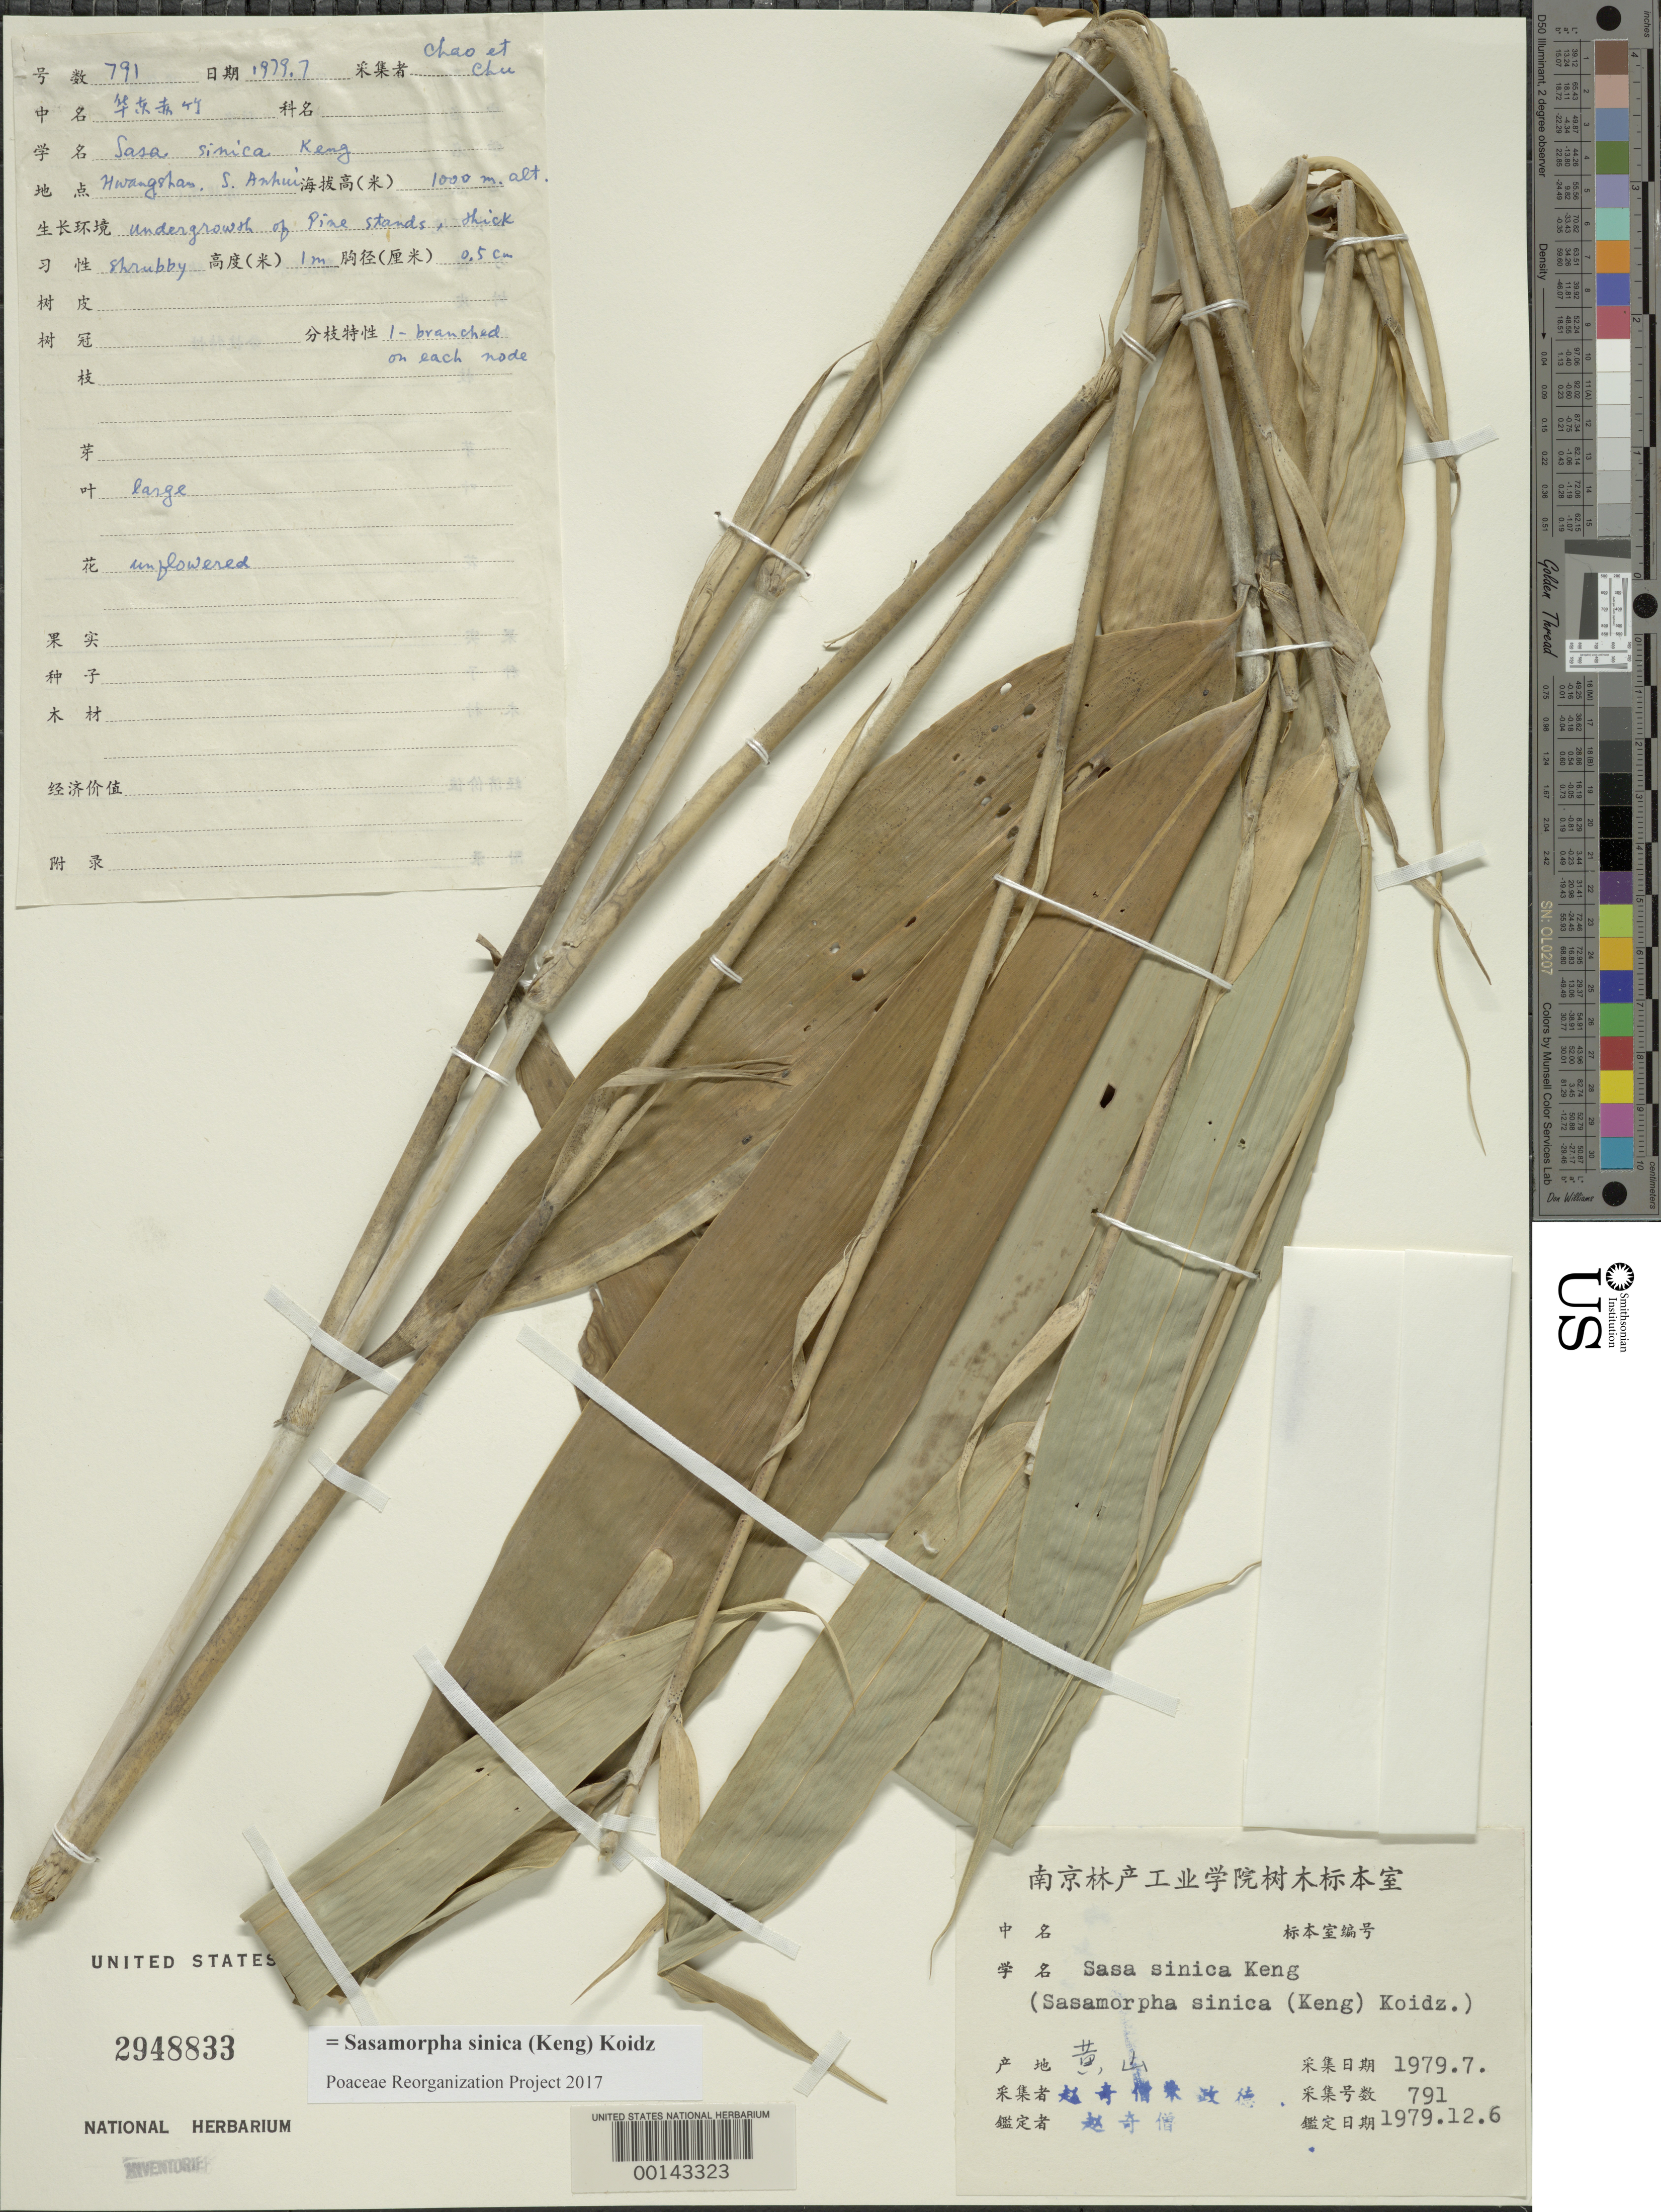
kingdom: Plantae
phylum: Tracheophyta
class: Liliopsida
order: Poales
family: Poaceae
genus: Sasa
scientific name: Sasa sinica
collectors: -. Chao & -- Chu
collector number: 791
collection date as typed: Jul 1979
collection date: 1979-07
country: China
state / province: Anhui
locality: Hwangshan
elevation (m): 1000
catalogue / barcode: US 2948833